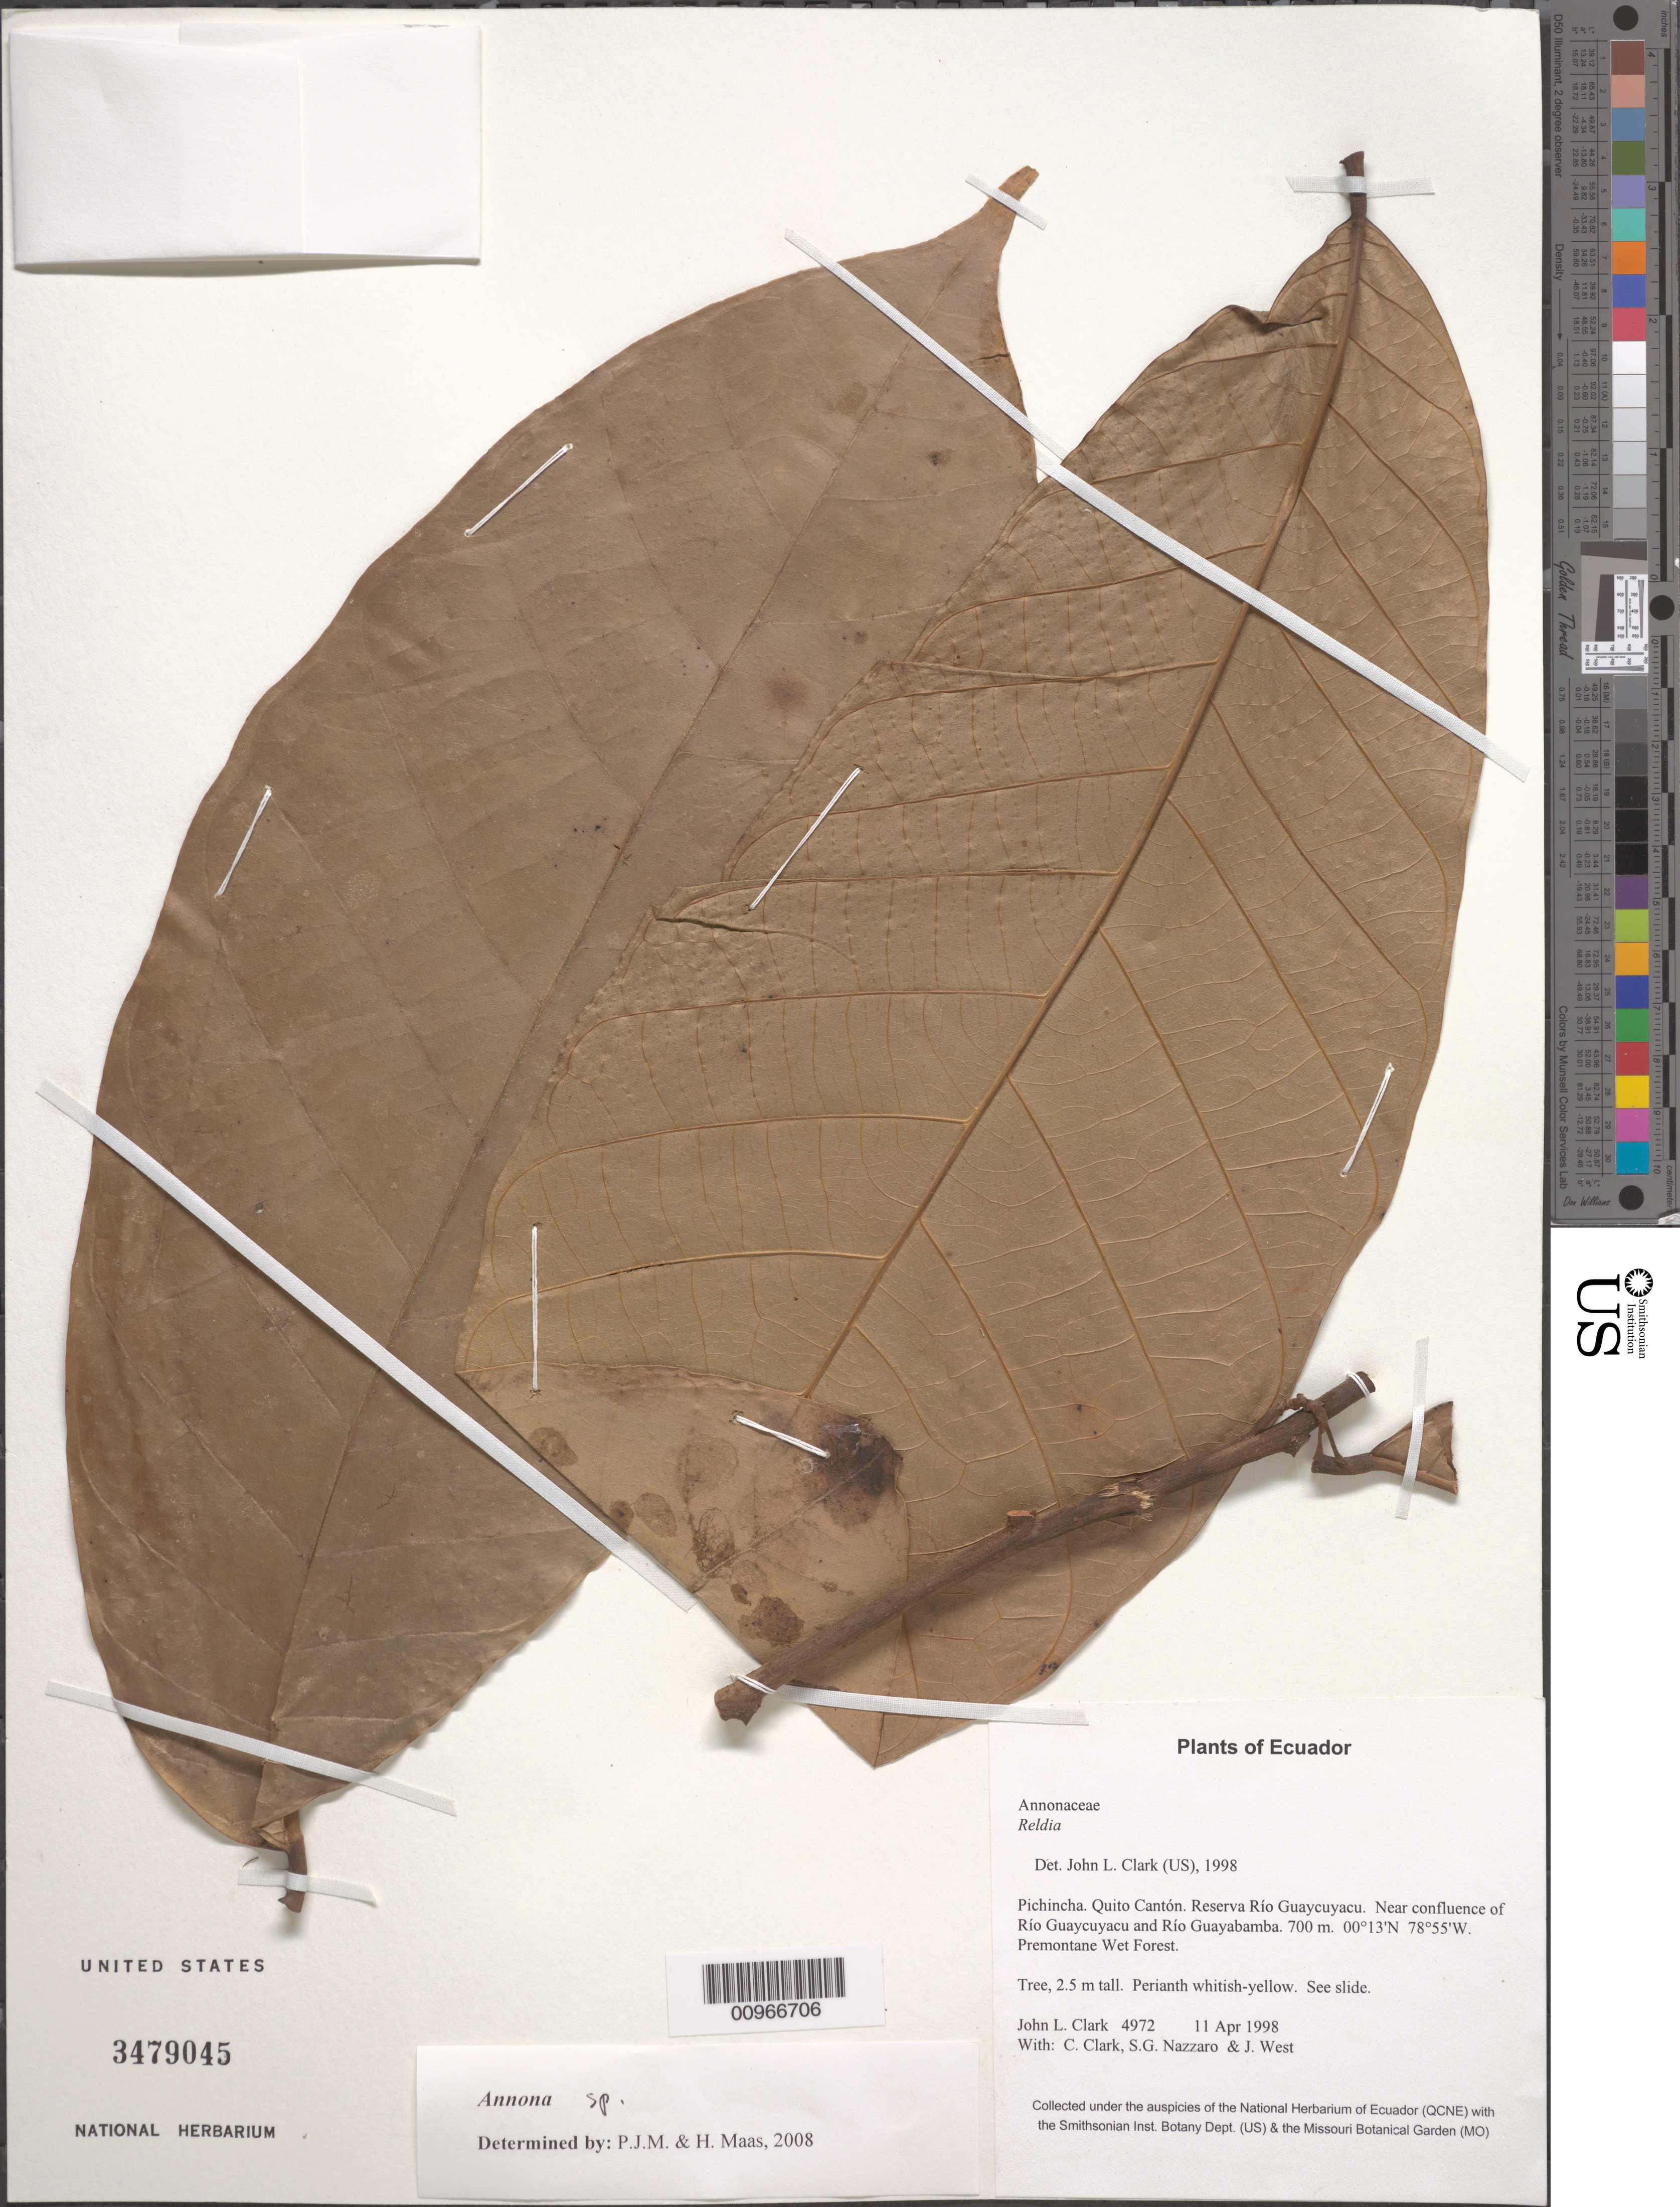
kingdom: Plantae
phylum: Tracheophyta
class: Magnoliopsida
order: Lamiales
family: Gesneriaceae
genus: Reldia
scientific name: Reldia sp.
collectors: J. L. Clark, C. Clark, S. Nazzaro & J. West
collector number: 4972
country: Ecuador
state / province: Pichincha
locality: Quinto Canton, Reserva Rio Guaycuyacu. Near confluence of Rio Guaycuyacu and Rio Guayabamba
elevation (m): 700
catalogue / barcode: US 3479045